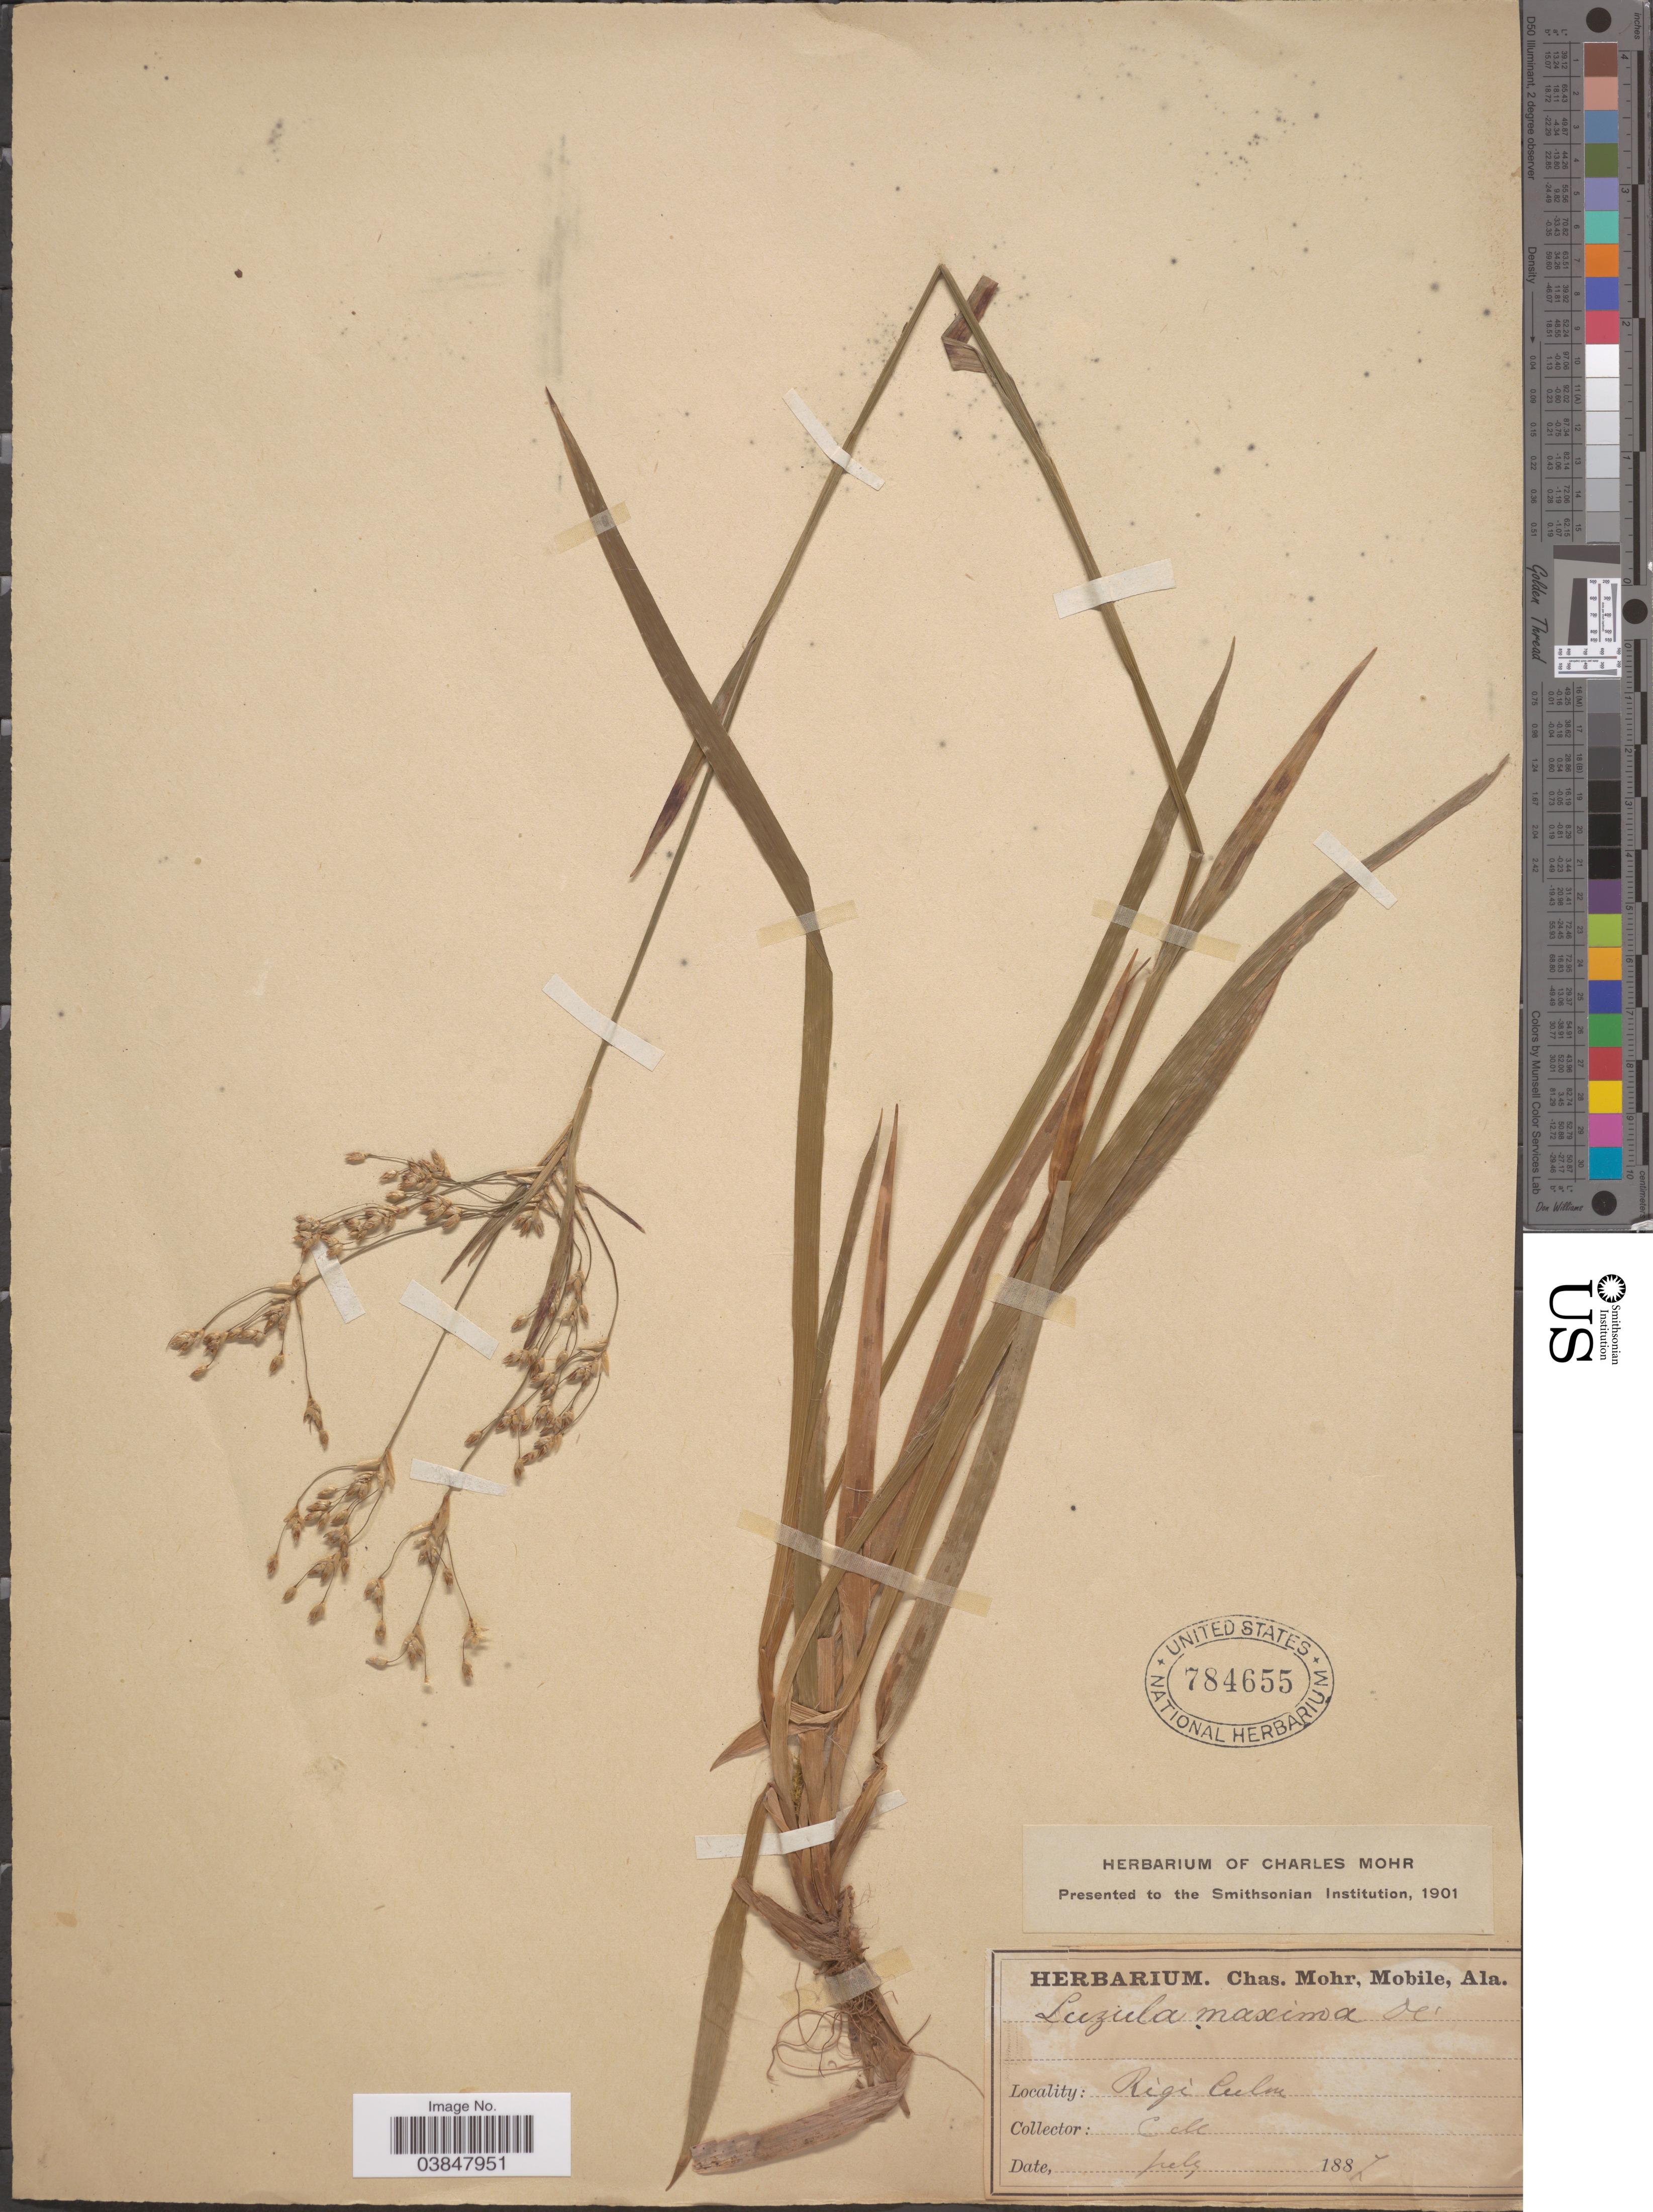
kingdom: Plantae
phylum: Tracheophyta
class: Liliopsida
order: Poales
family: Juncaceae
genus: Luzula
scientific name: Luzula maxima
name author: (Reichard) DC.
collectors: C. T. Mohr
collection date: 1887-07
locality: Rigi Culon. [interpreted]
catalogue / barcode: US 784655